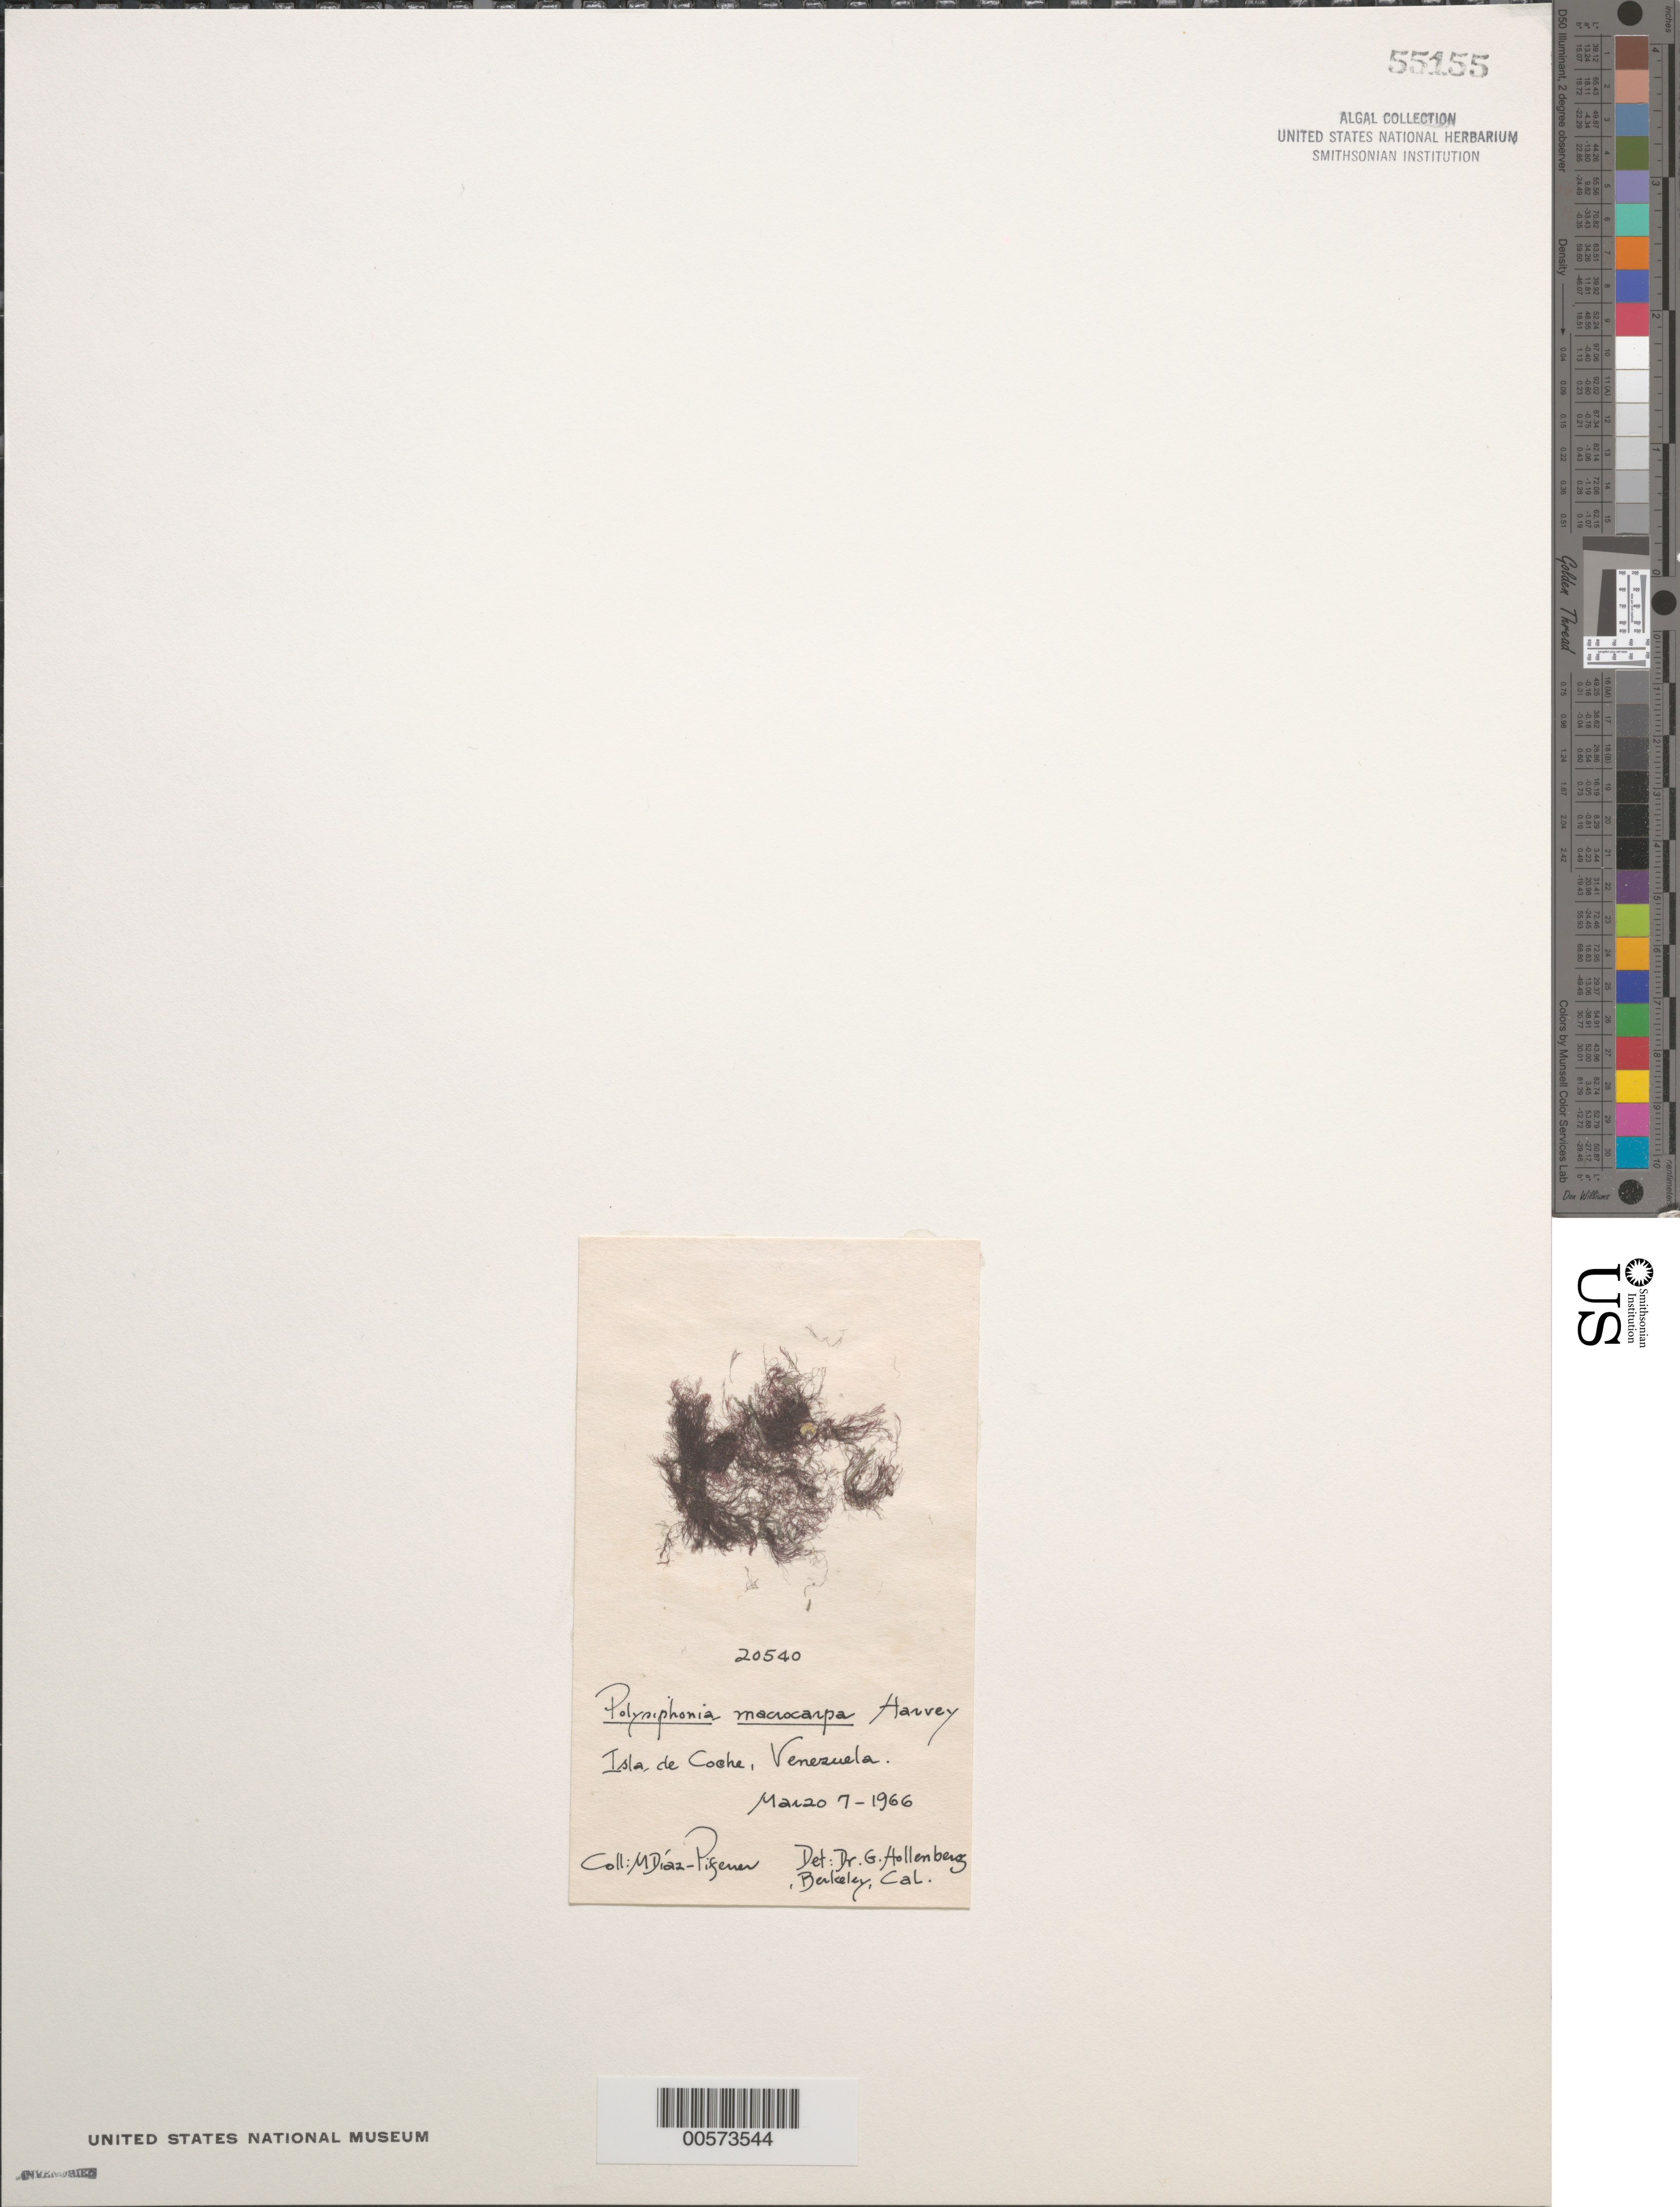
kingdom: Plantae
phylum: Rhodophyta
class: Florideophyceae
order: Ceramiales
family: Rhodomelaceae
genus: Polysiphonia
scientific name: Polysiphonia macrocarpa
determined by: Hollenberg, George J.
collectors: M. Diaz-Piferrer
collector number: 20540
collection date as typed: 07 Mar 1966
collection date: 1966-03-07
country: Venezuela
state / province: Nueva Esparta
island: Coche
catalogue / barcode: US 55155